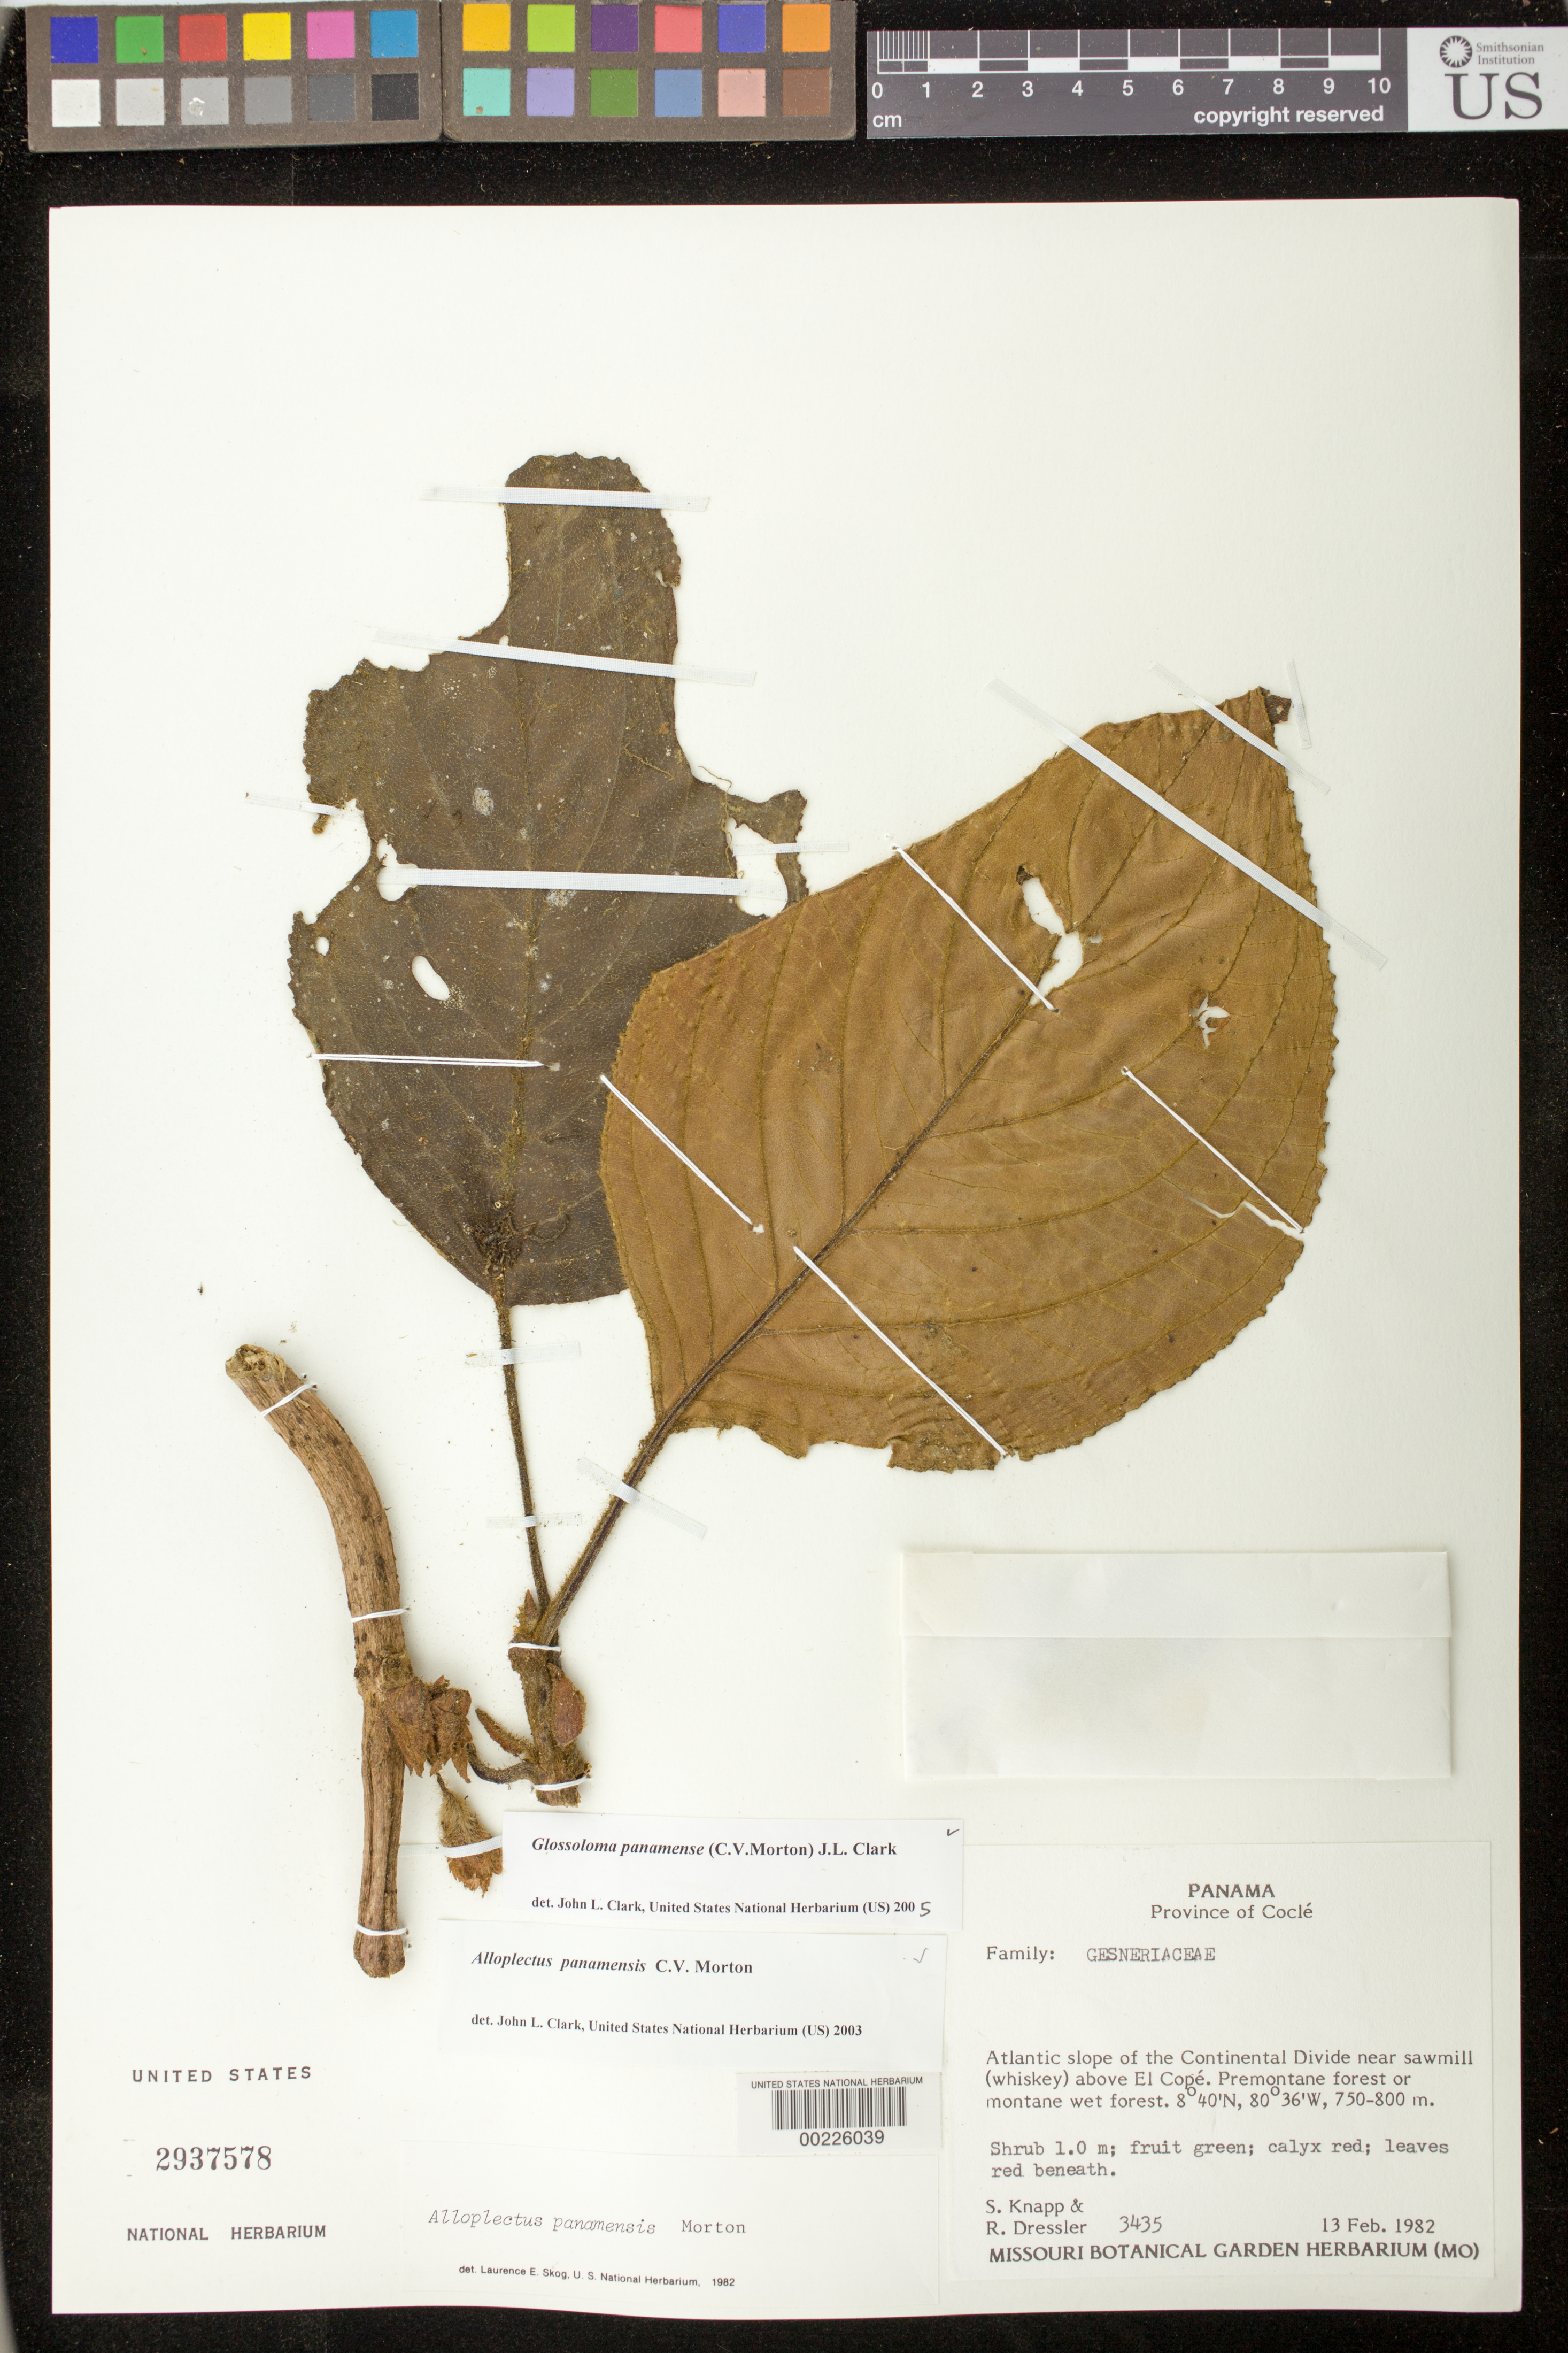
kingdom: Plantae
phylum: Tracheophyta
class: Magnoliopsida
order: Lamiales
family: Gesneriaceae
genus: Glossoloma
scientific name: Glossoloma panamense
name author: (C.V. Morton) J.L. Clark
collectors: S. Knapp & R. Dressler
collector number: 3435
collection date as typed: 13 Feb 1982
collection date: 1982-02-13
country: Panama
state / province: Coclé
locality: Atlantic slope of the continental divide near sawmill (whiskey) above El Cope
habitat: Premontane forest or montane wet forest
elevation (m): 750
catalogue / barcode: US 2937578